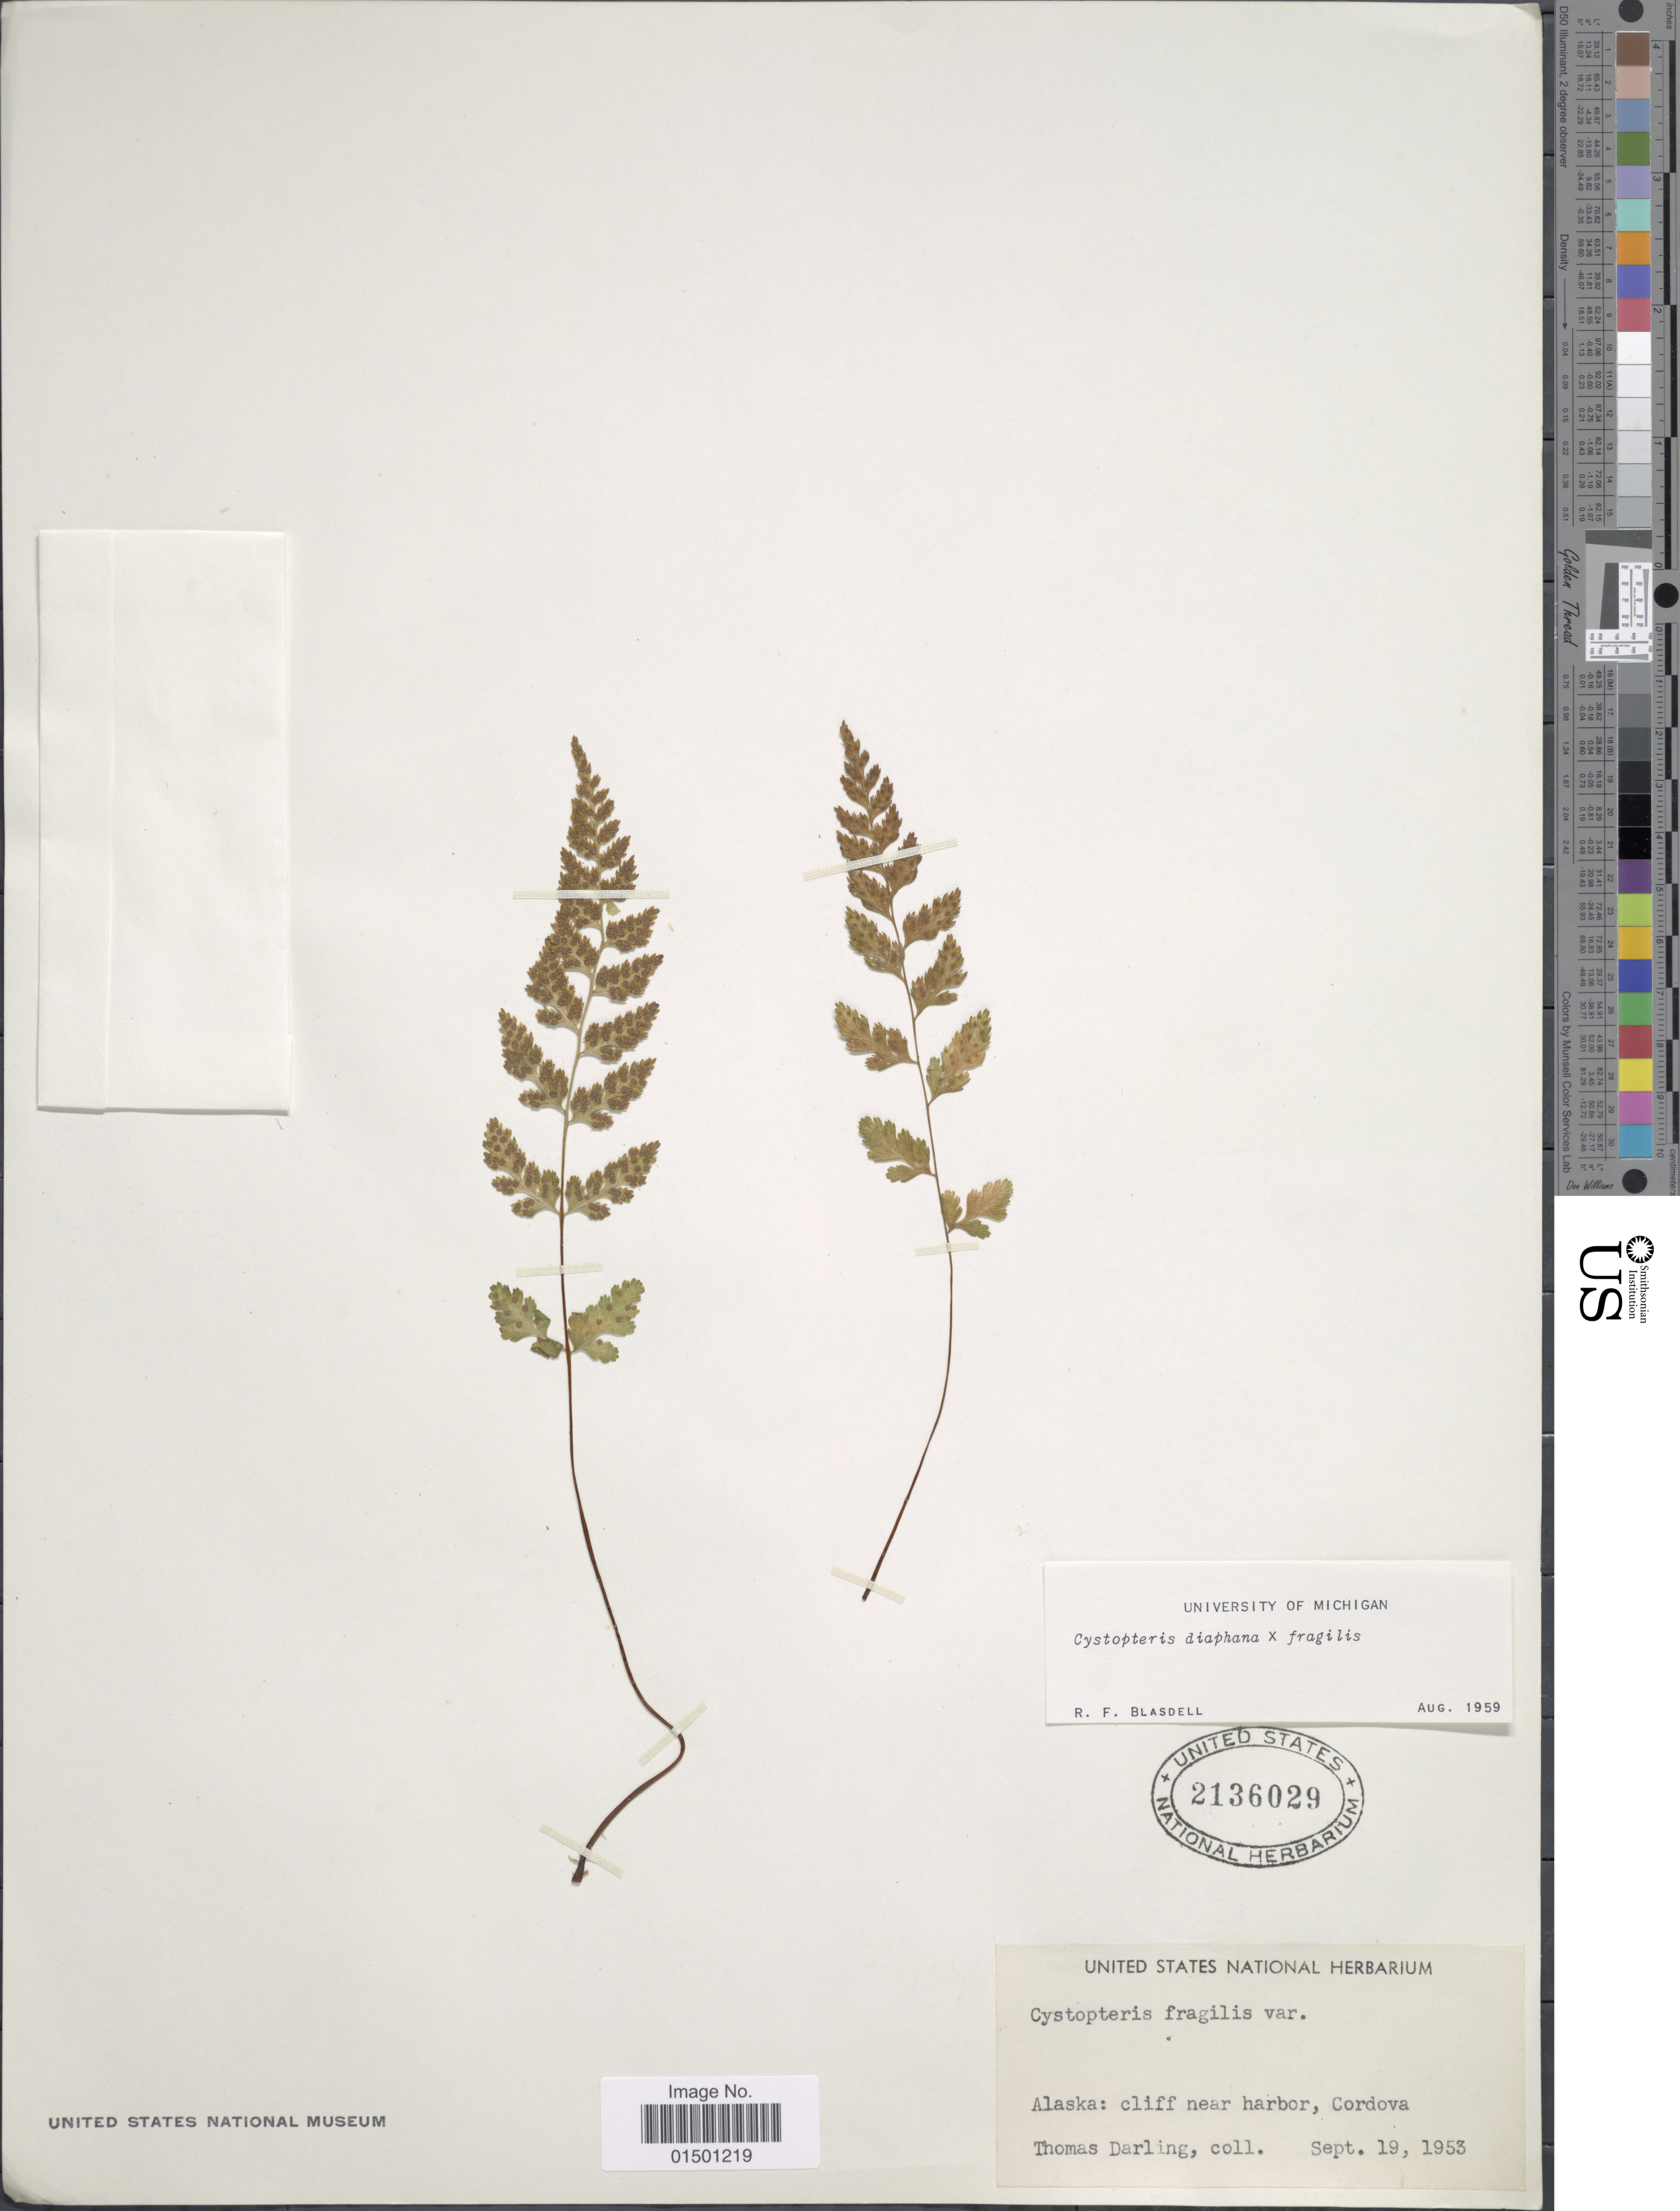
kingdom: Plantae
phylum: Tracheophyta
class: Polypodiopsida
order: Polypodiales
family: Cystopteridaceae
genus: Cystopteris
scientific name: Cystopteris diaphana x C. fragilis (L.) Bernh.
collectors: T. Darling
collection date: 1953-09-19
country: United States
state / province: Alaska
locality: Cliff near harbor, Cordova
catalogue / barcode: US 2136029